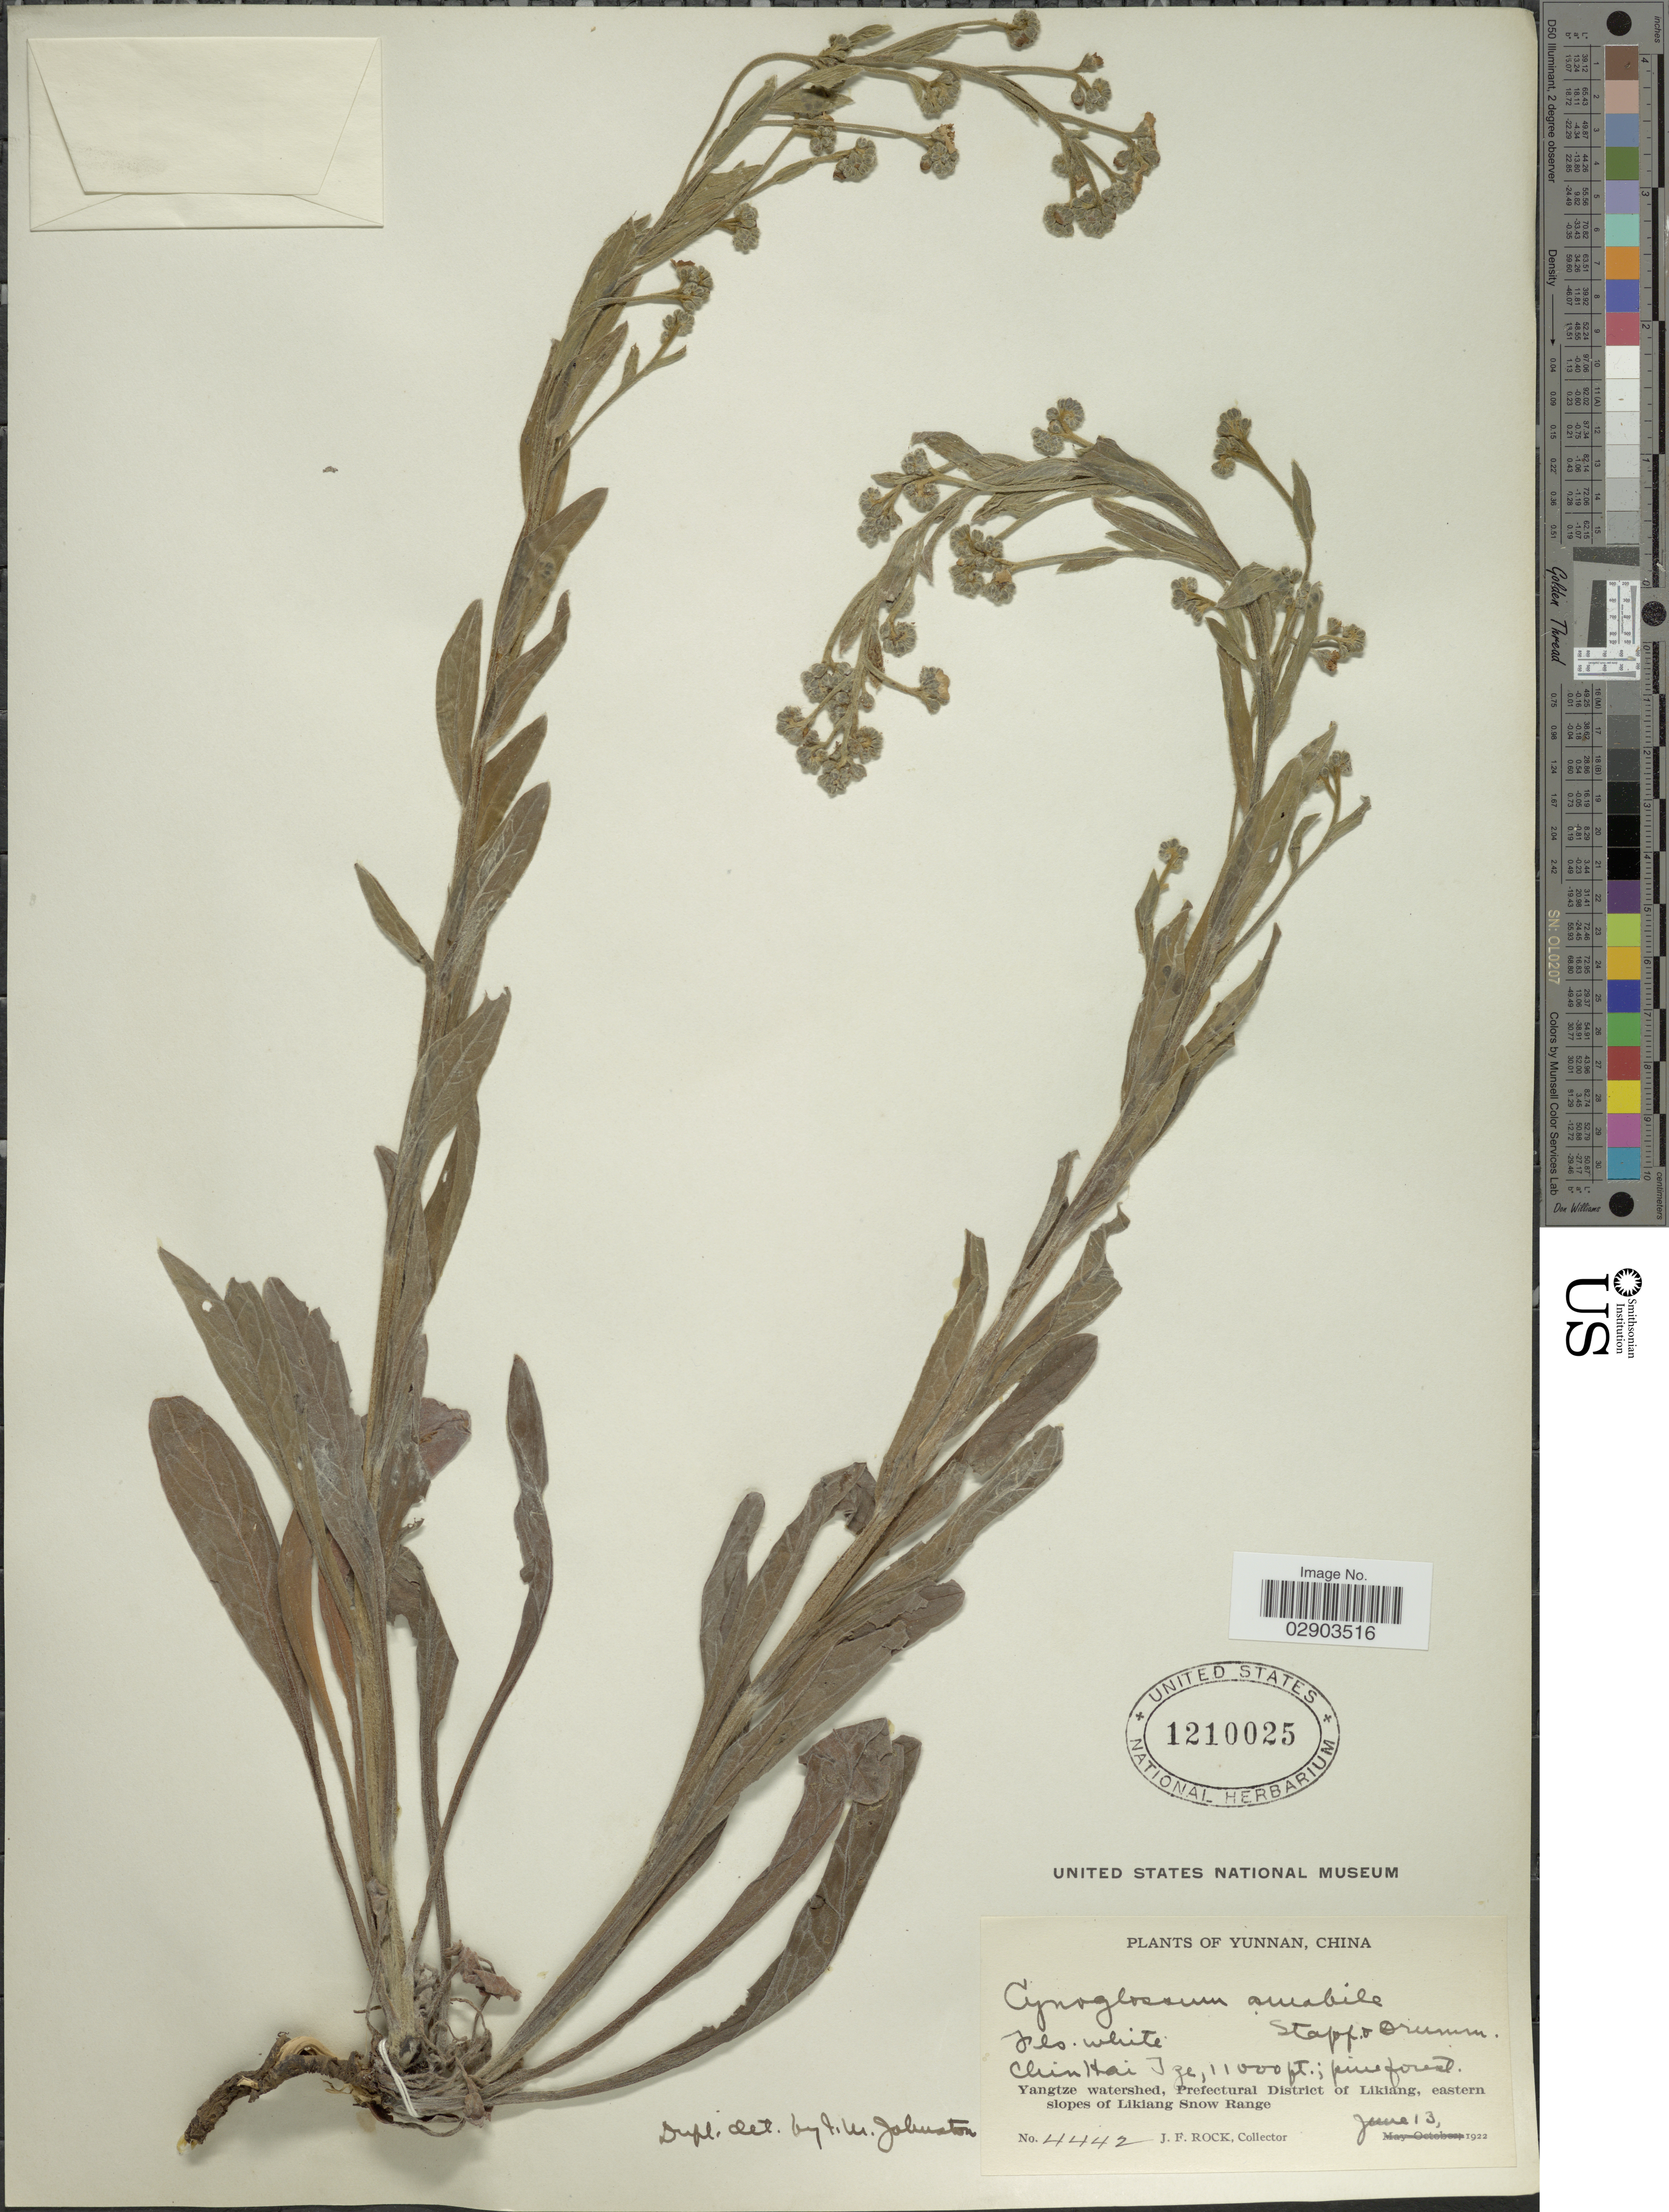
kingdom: Plantae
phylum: Tracheophyta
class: Magnoliopsida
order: Boraginales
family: Boraginaceae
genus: Cynoglossum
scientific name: Cynoglossum amabile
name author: Stapf & J.R. Drumm.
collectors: J. Rock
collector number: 4442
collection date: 1922-06-13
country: China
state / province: Yunnan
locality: Chin Hai Tze. Yangtze watershed, Prefectural District of Likiang, eastern slopes of Likiang Snow Range.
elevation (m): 3353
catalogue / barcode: US 1210025